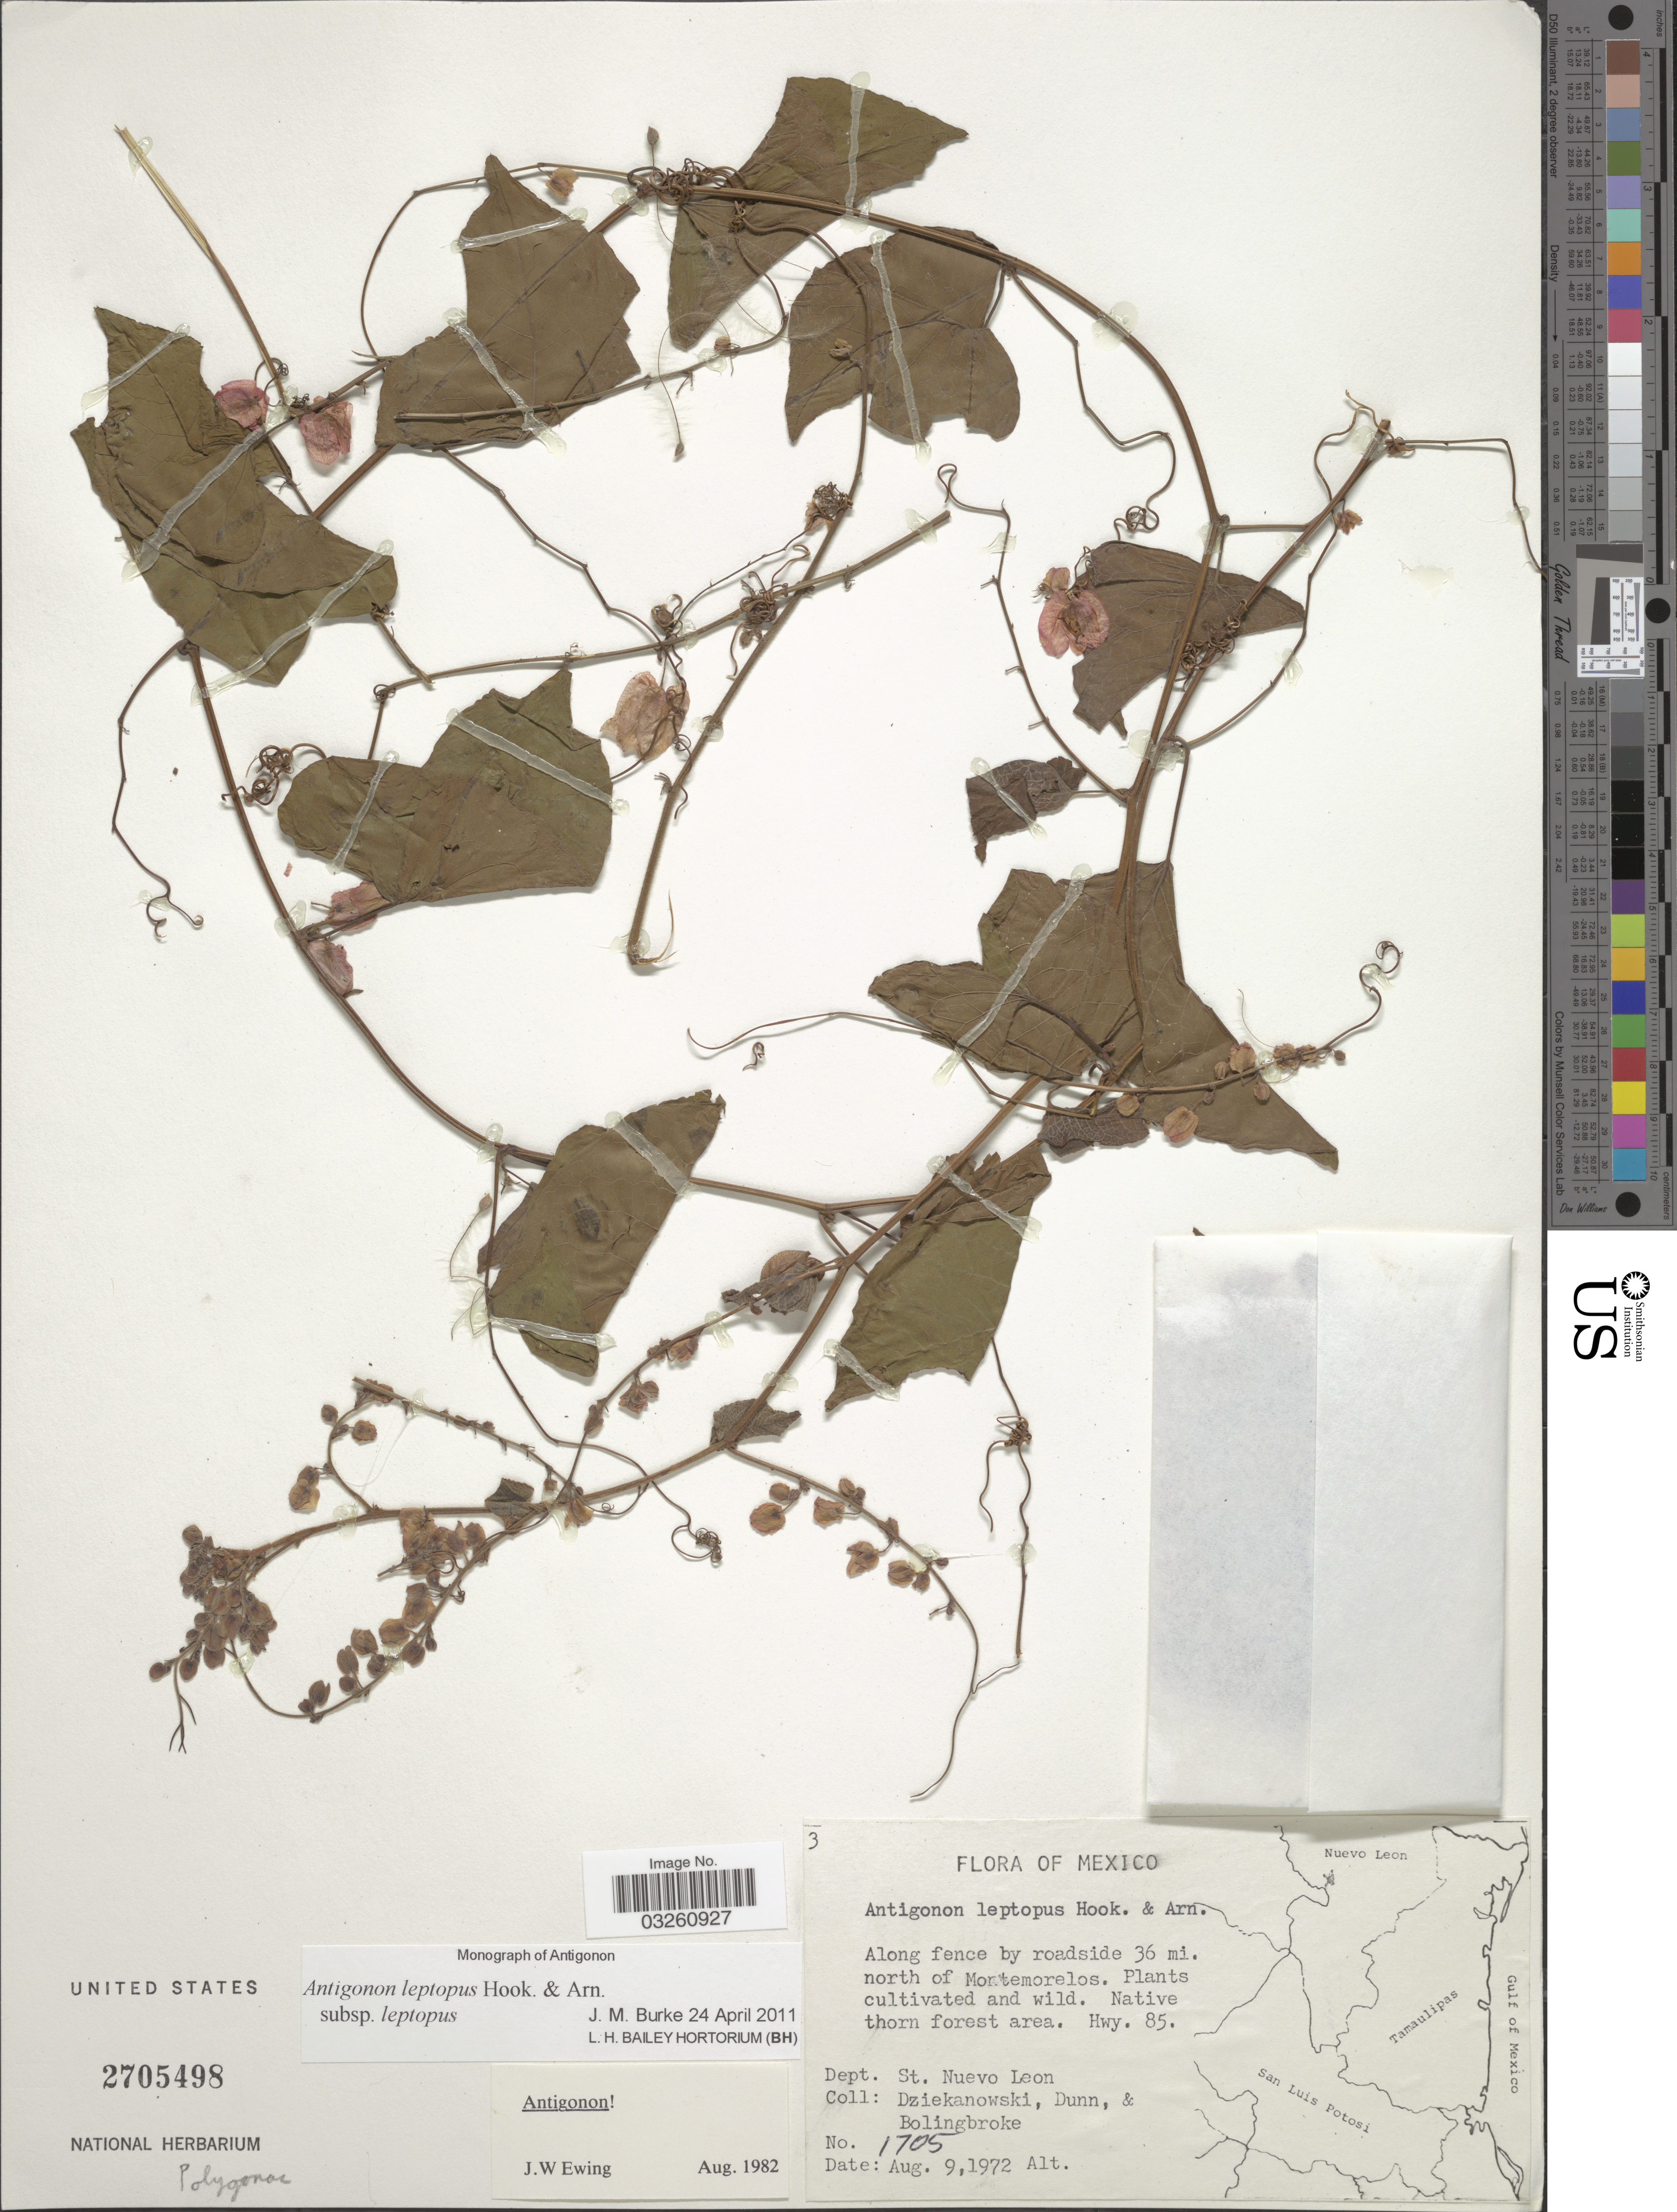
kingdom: Plantae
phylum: Tracheophyta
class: Magnoliopsida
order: Caryophyllales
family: Polygonaceae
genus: Antigonon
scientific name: Antigonon leptopus subsp. leptopus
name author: Hook. & Arn.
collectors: -. Dziekanowski, Dunn, -- & -. Bolingbroke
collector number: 1705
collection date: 1972-08-09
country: Mexico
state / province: Nuevo León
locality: Along fence by roadside 36 mi. north of Montemorelos. Native thorn forest area. Hwy. 85. Dept. St. Nuevo Leon.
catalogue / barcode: US 2705498